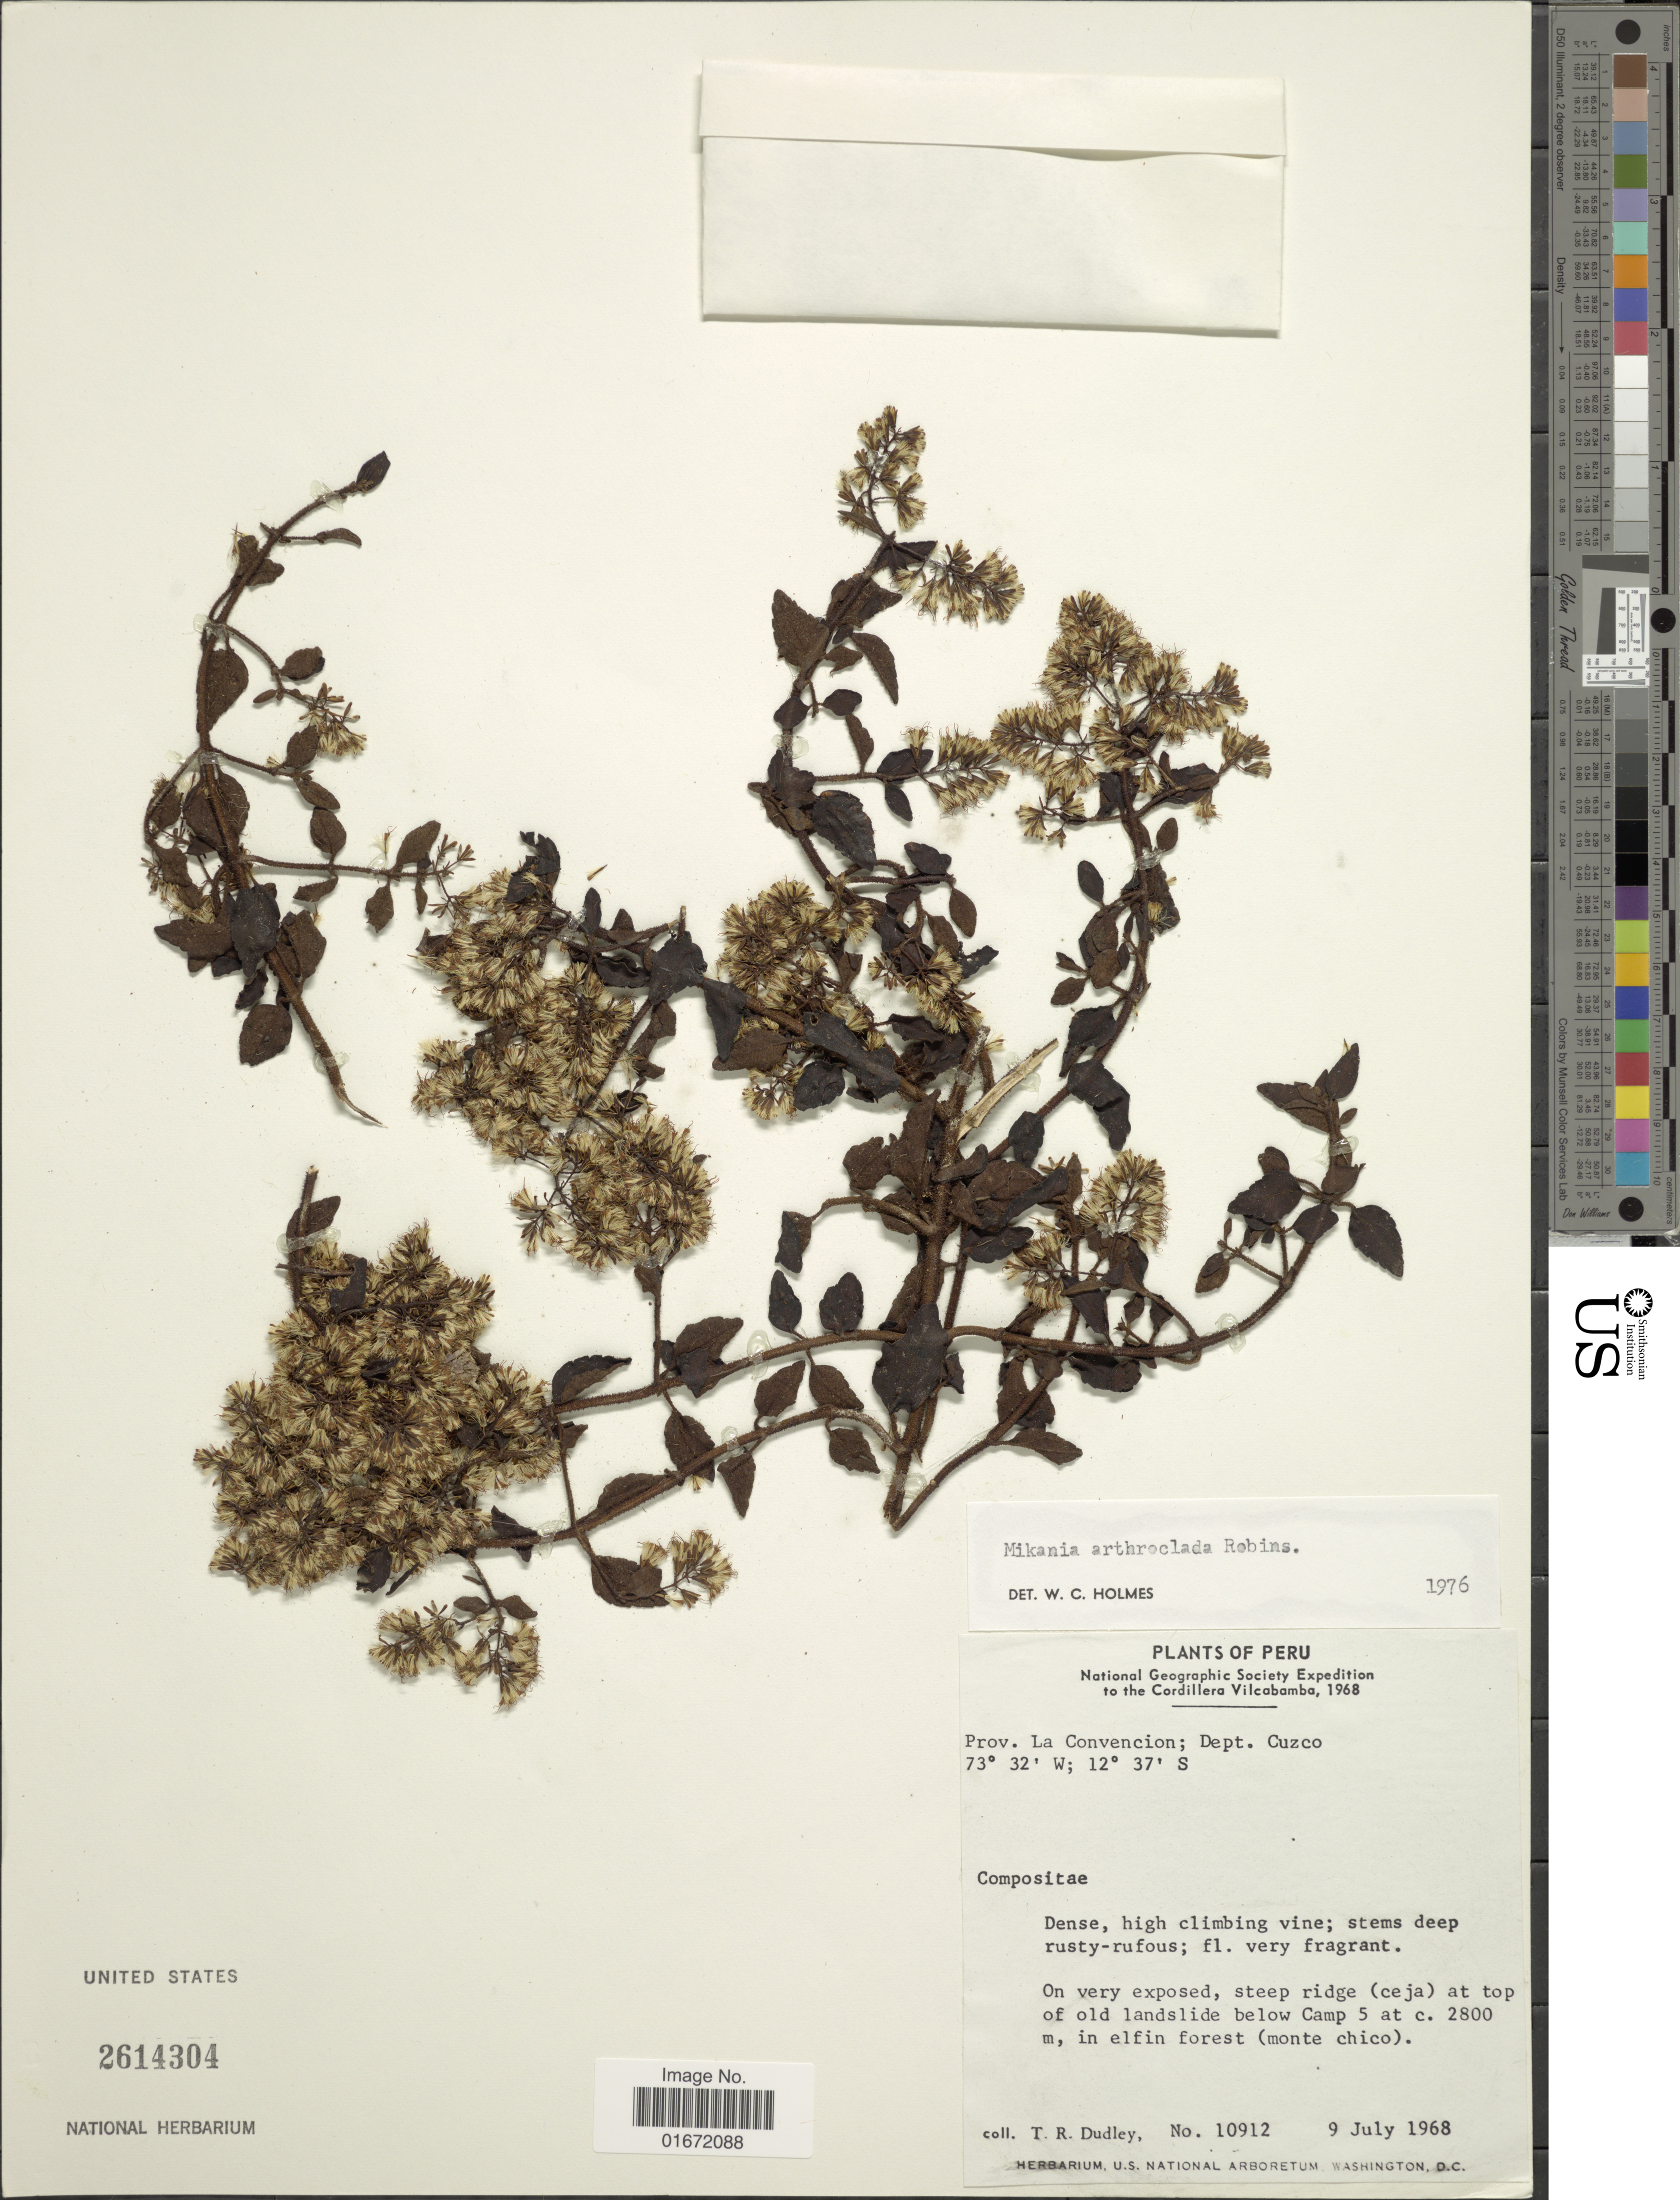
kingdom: Plantae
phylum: Tracheophyta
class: Magnoliopsida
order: Asterales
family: Asteraceae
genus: Mikania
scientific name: Mikania arthroclada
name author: B.L. Rob.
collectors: T. R. Dudley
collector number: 10912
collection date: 1968-07-09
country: Peru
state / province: Cusco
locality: Prov. La Convencion; Dept. Cuzco. On very exposed, steep ridge (ceja) at top of old lanslide below Camp 5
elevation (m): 2800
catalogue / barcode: US 2614304